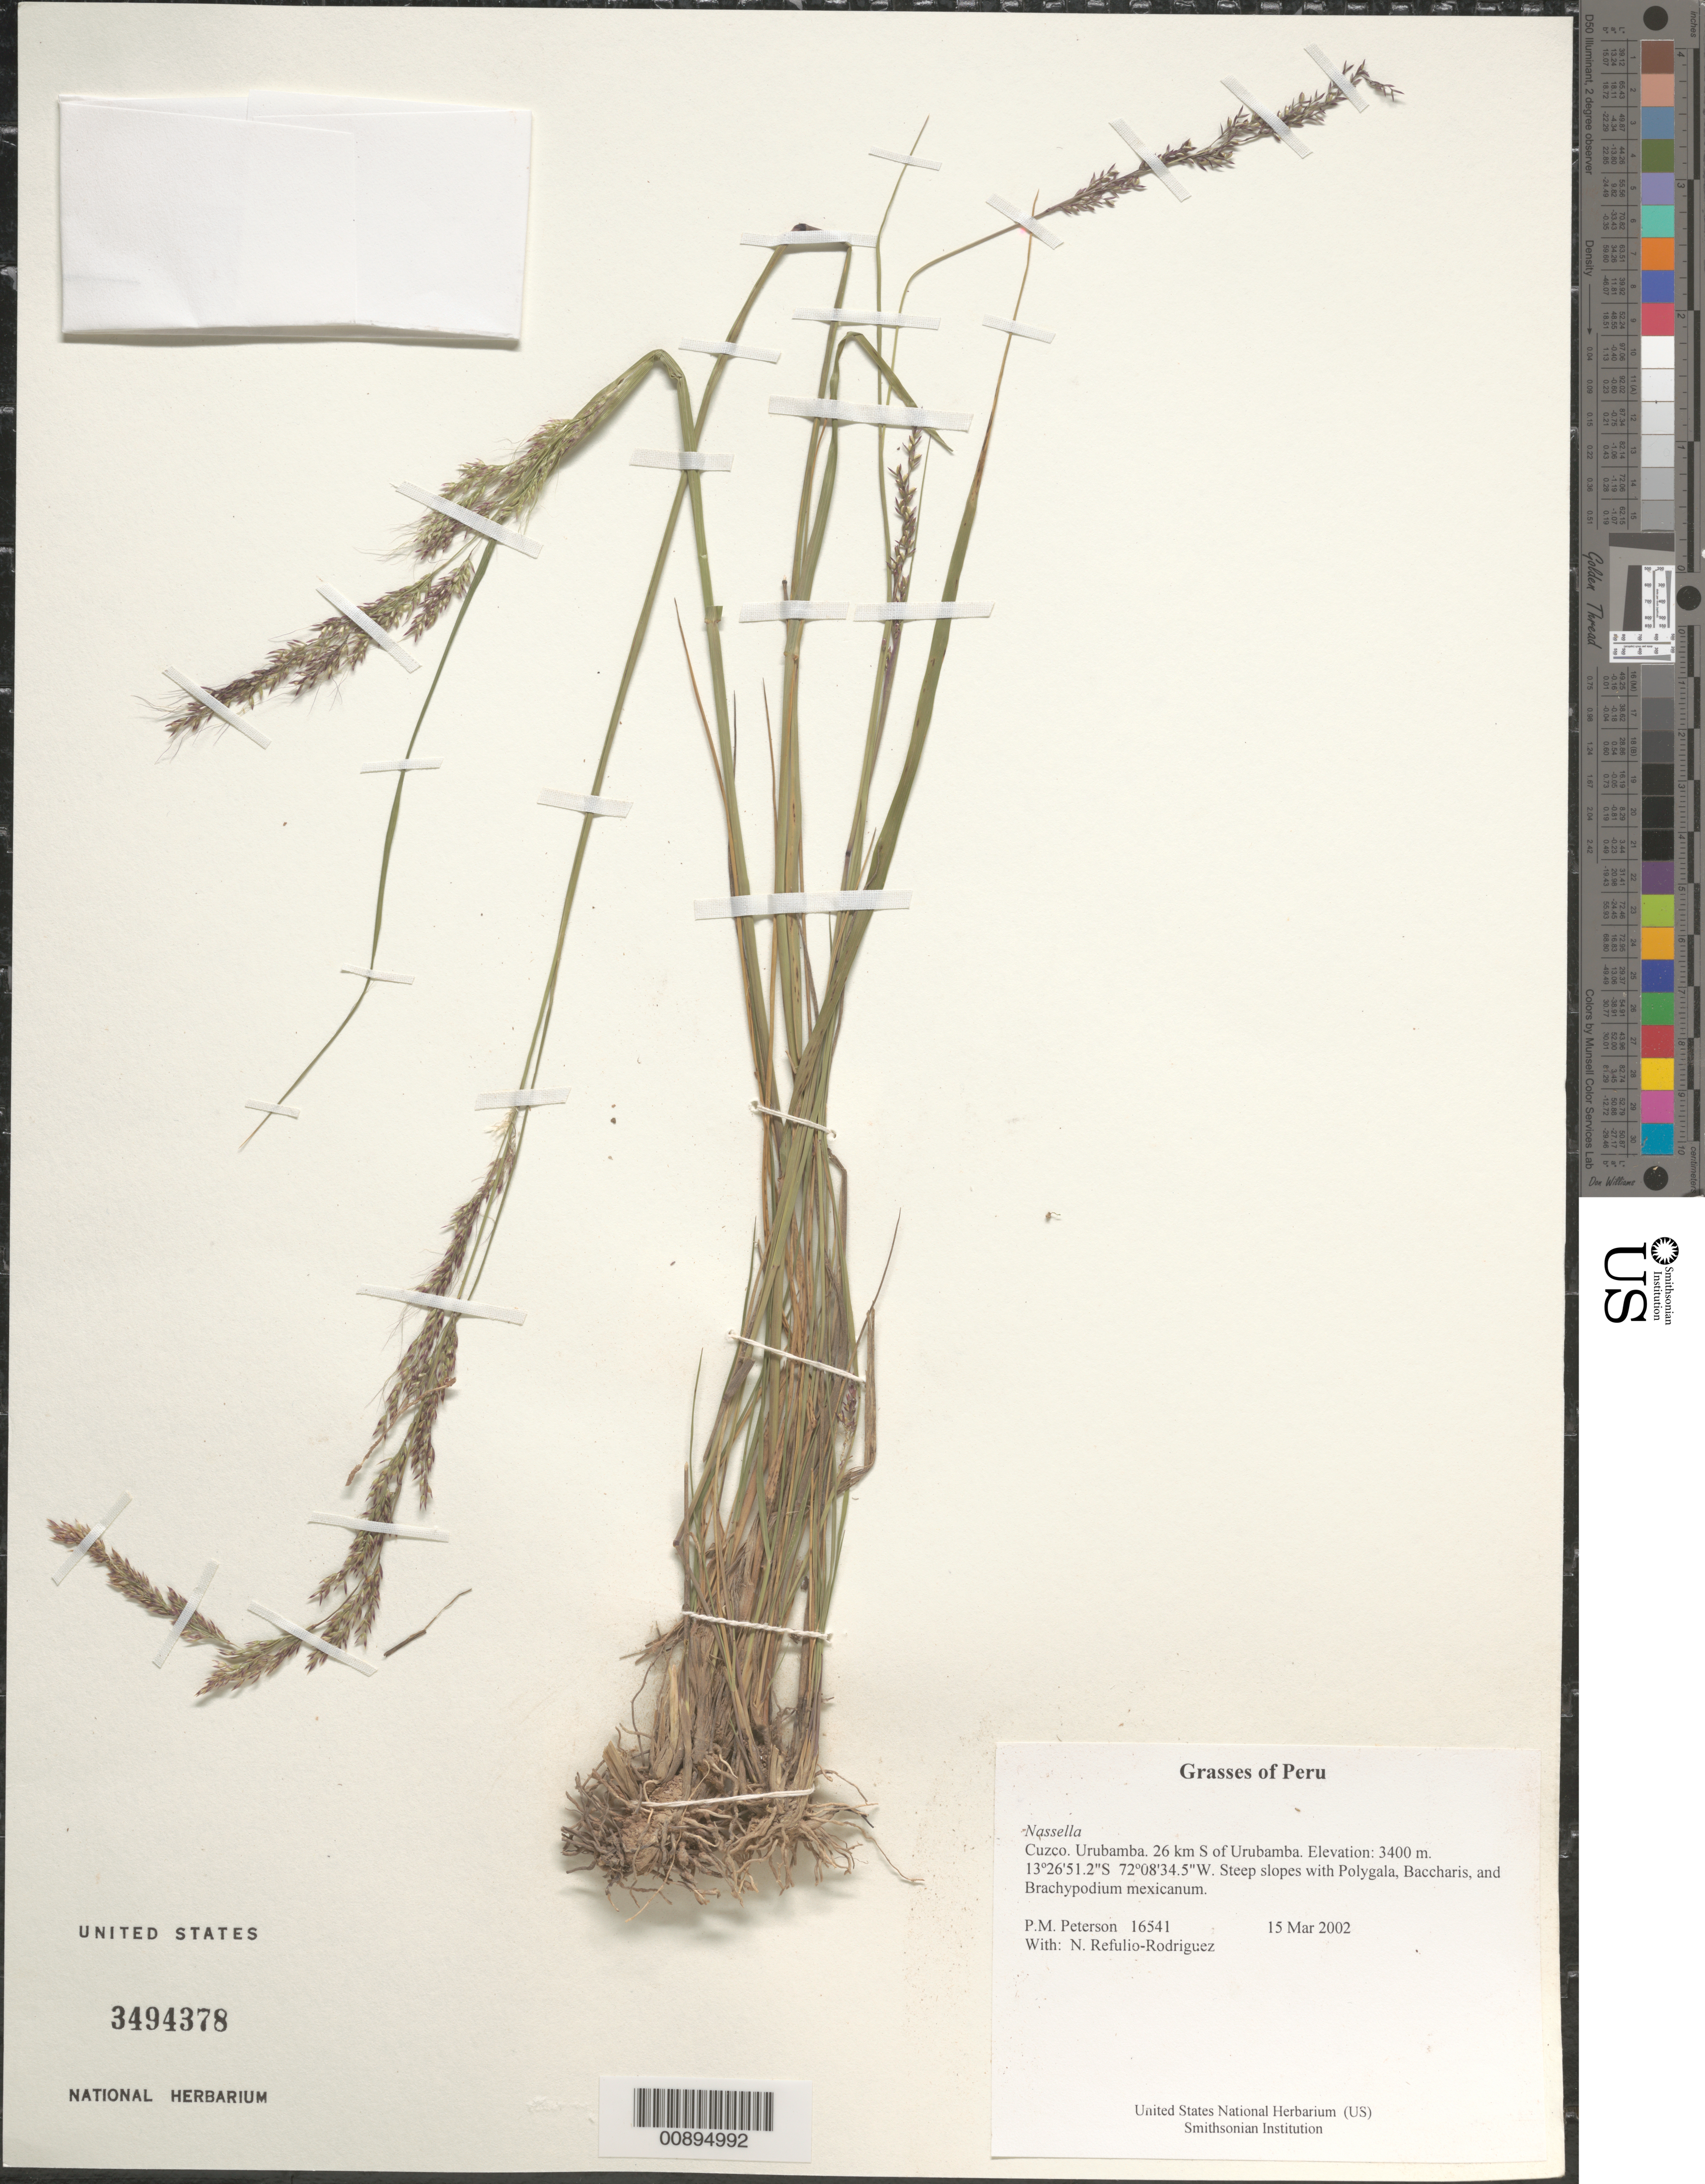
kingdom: Plantae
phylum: Tracheophyta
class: Liliopsida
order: Poales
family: Poaceae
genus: Nassella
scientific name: Nassella sp.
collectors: P. M. Peterson & N. Refulio-Rodríguez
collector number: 16541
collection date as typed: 15 Mar 2002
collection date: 2002-03-15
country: Peru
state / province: Cusco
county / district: Urubamba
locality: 26 km S of Urubamba.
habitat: Steep slopes with ~Polygala, Baccharis, and Brachypodium mexicanum~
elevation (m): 3400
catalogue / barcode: US 3494378